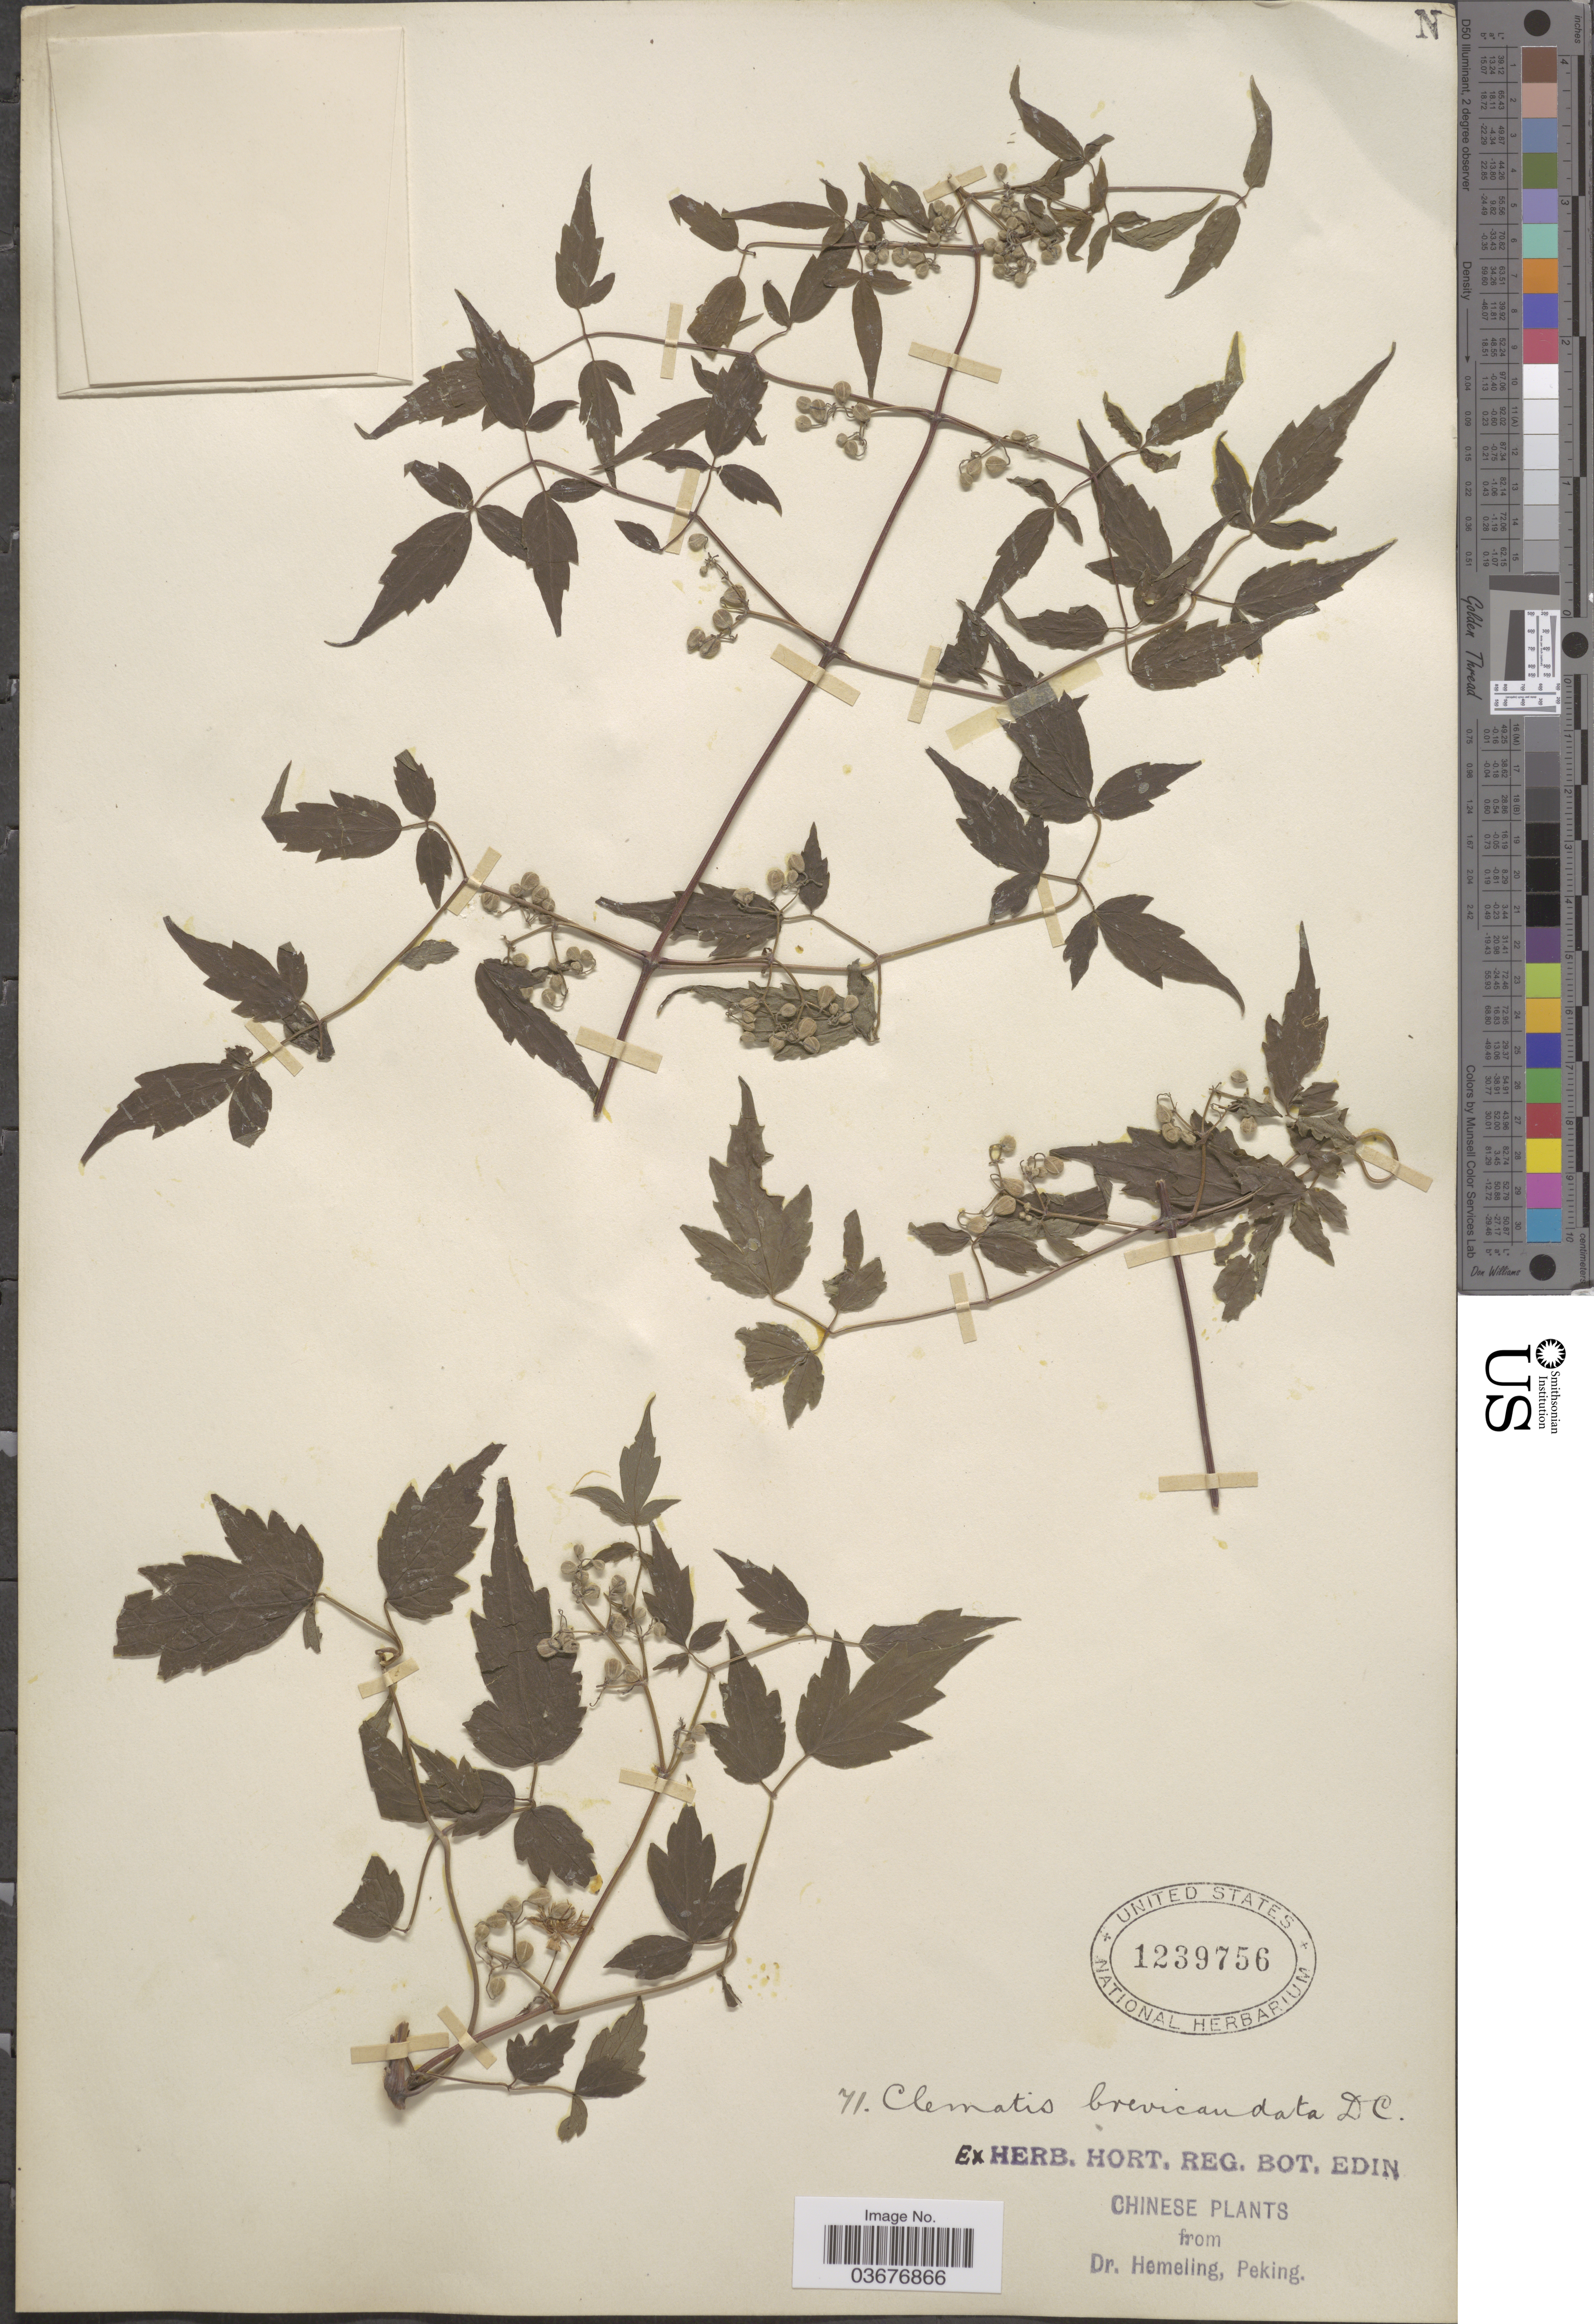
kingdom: Plantae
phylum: Tracheophyta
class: Magnoliopsida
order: Ranunculales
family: Ranunculaceae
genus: Clematis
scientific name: Clematis brevicaudata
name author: DC.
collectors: -. Hemeling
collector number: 71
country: China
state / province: Beijing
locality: Peking.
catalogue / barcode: US 1239756